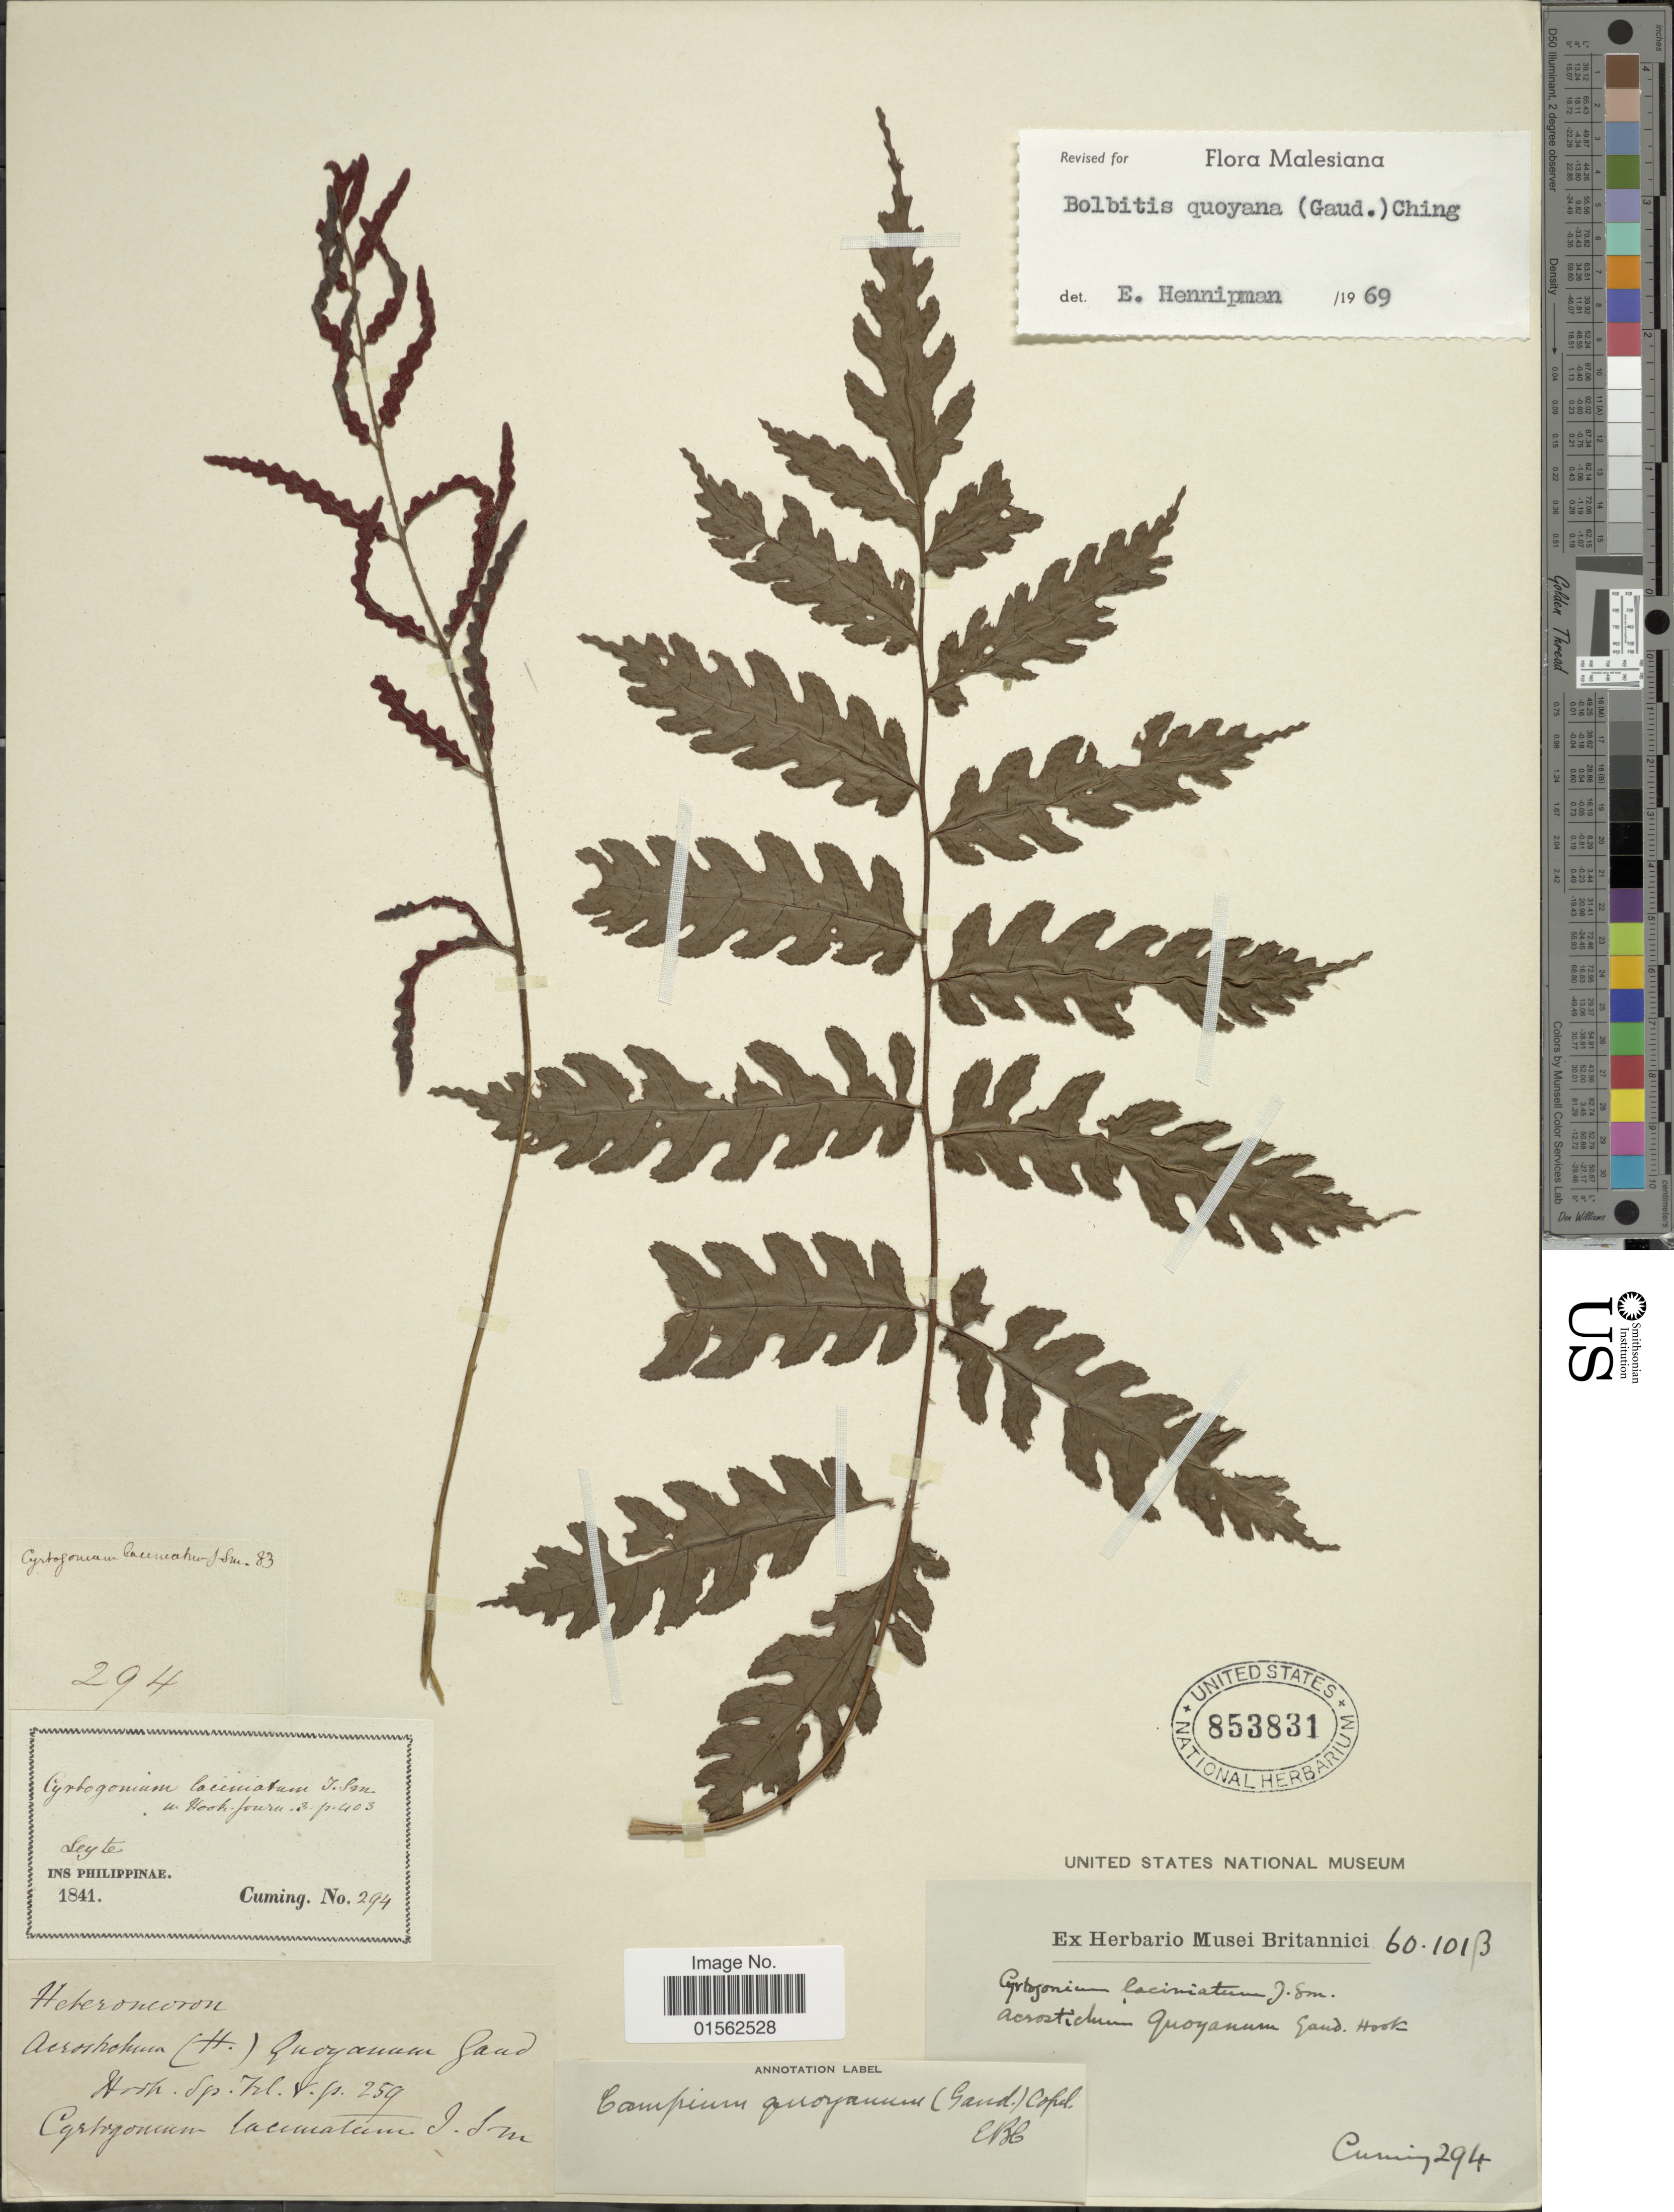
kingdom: Plantae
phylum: Tracheophyta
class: Polypodiopsida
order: Polypodiales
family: Dryopteridaceae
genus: Bolbitis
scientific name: Bolbitis quoyana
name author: (Gaudich.) Ching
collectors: -. Cuming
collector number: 294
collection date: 1841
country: Philippines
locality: Leyte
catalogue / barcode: US 853831